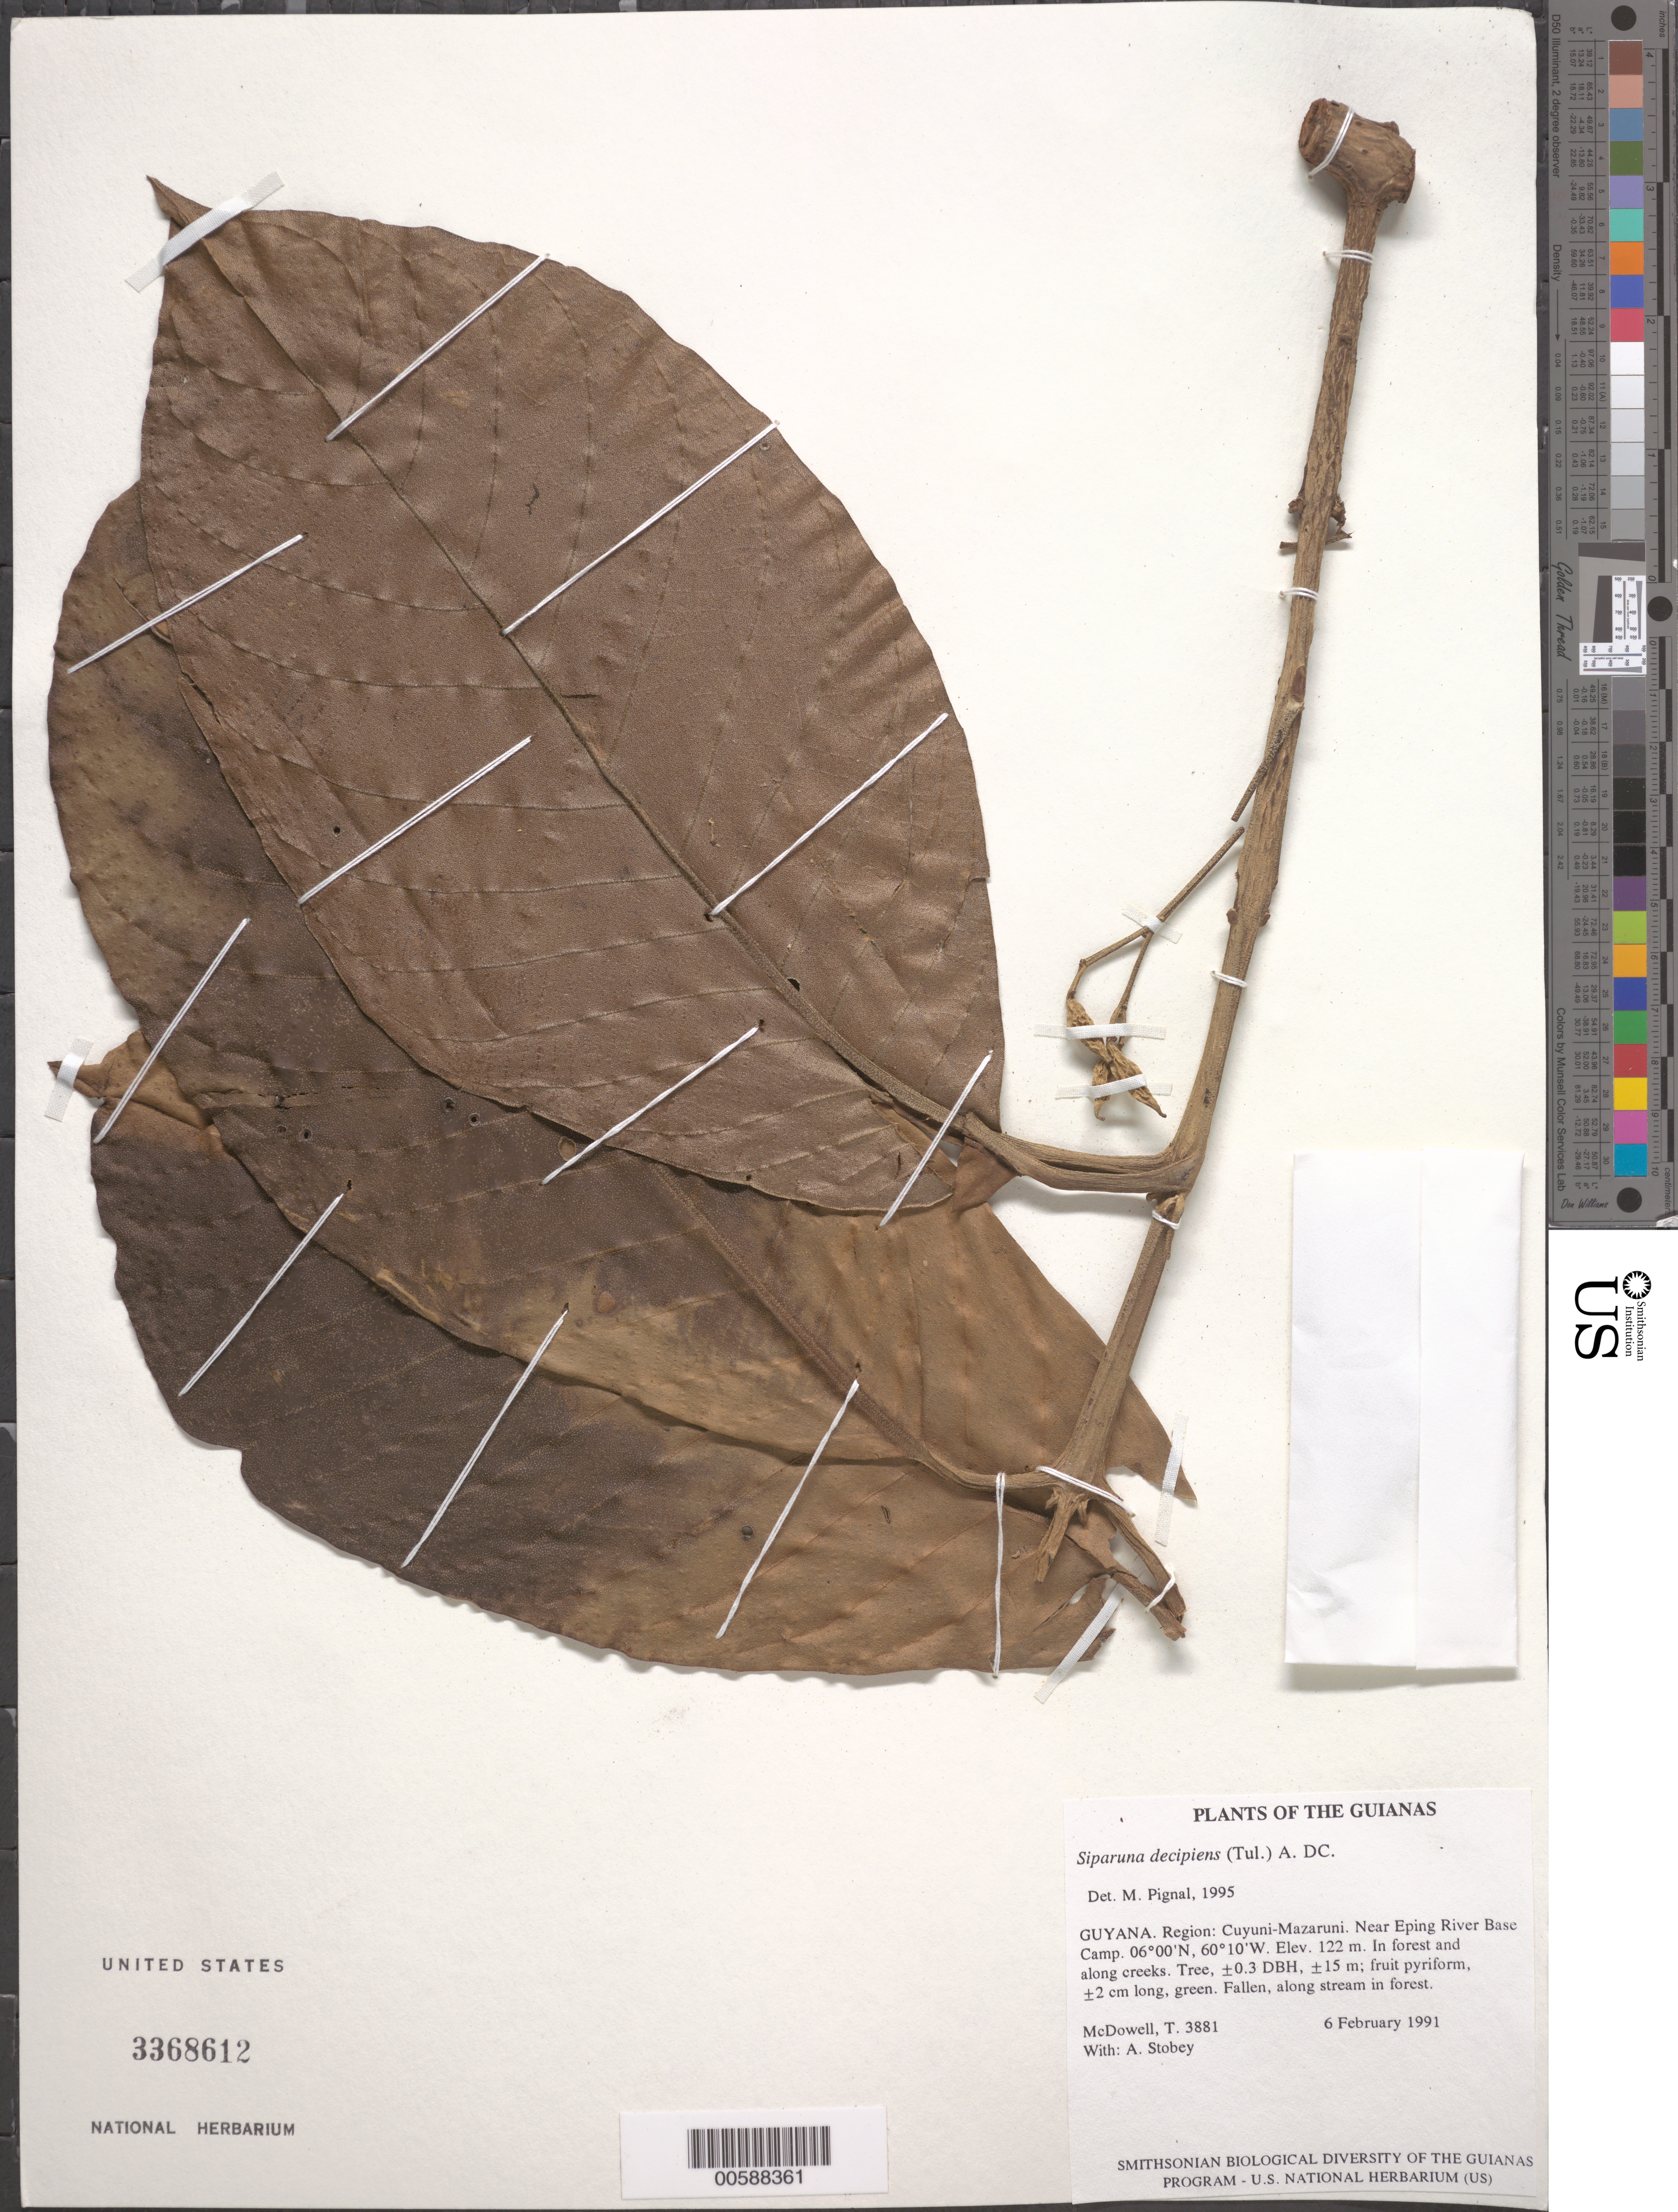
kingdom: Plantae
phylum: Tracheophyta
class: Magnoliopsida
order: Laurales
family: Siparunaceae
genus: Siparuna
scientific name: Siparuna decipiens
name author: (Tul.) A. DC.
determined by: Pignal, M.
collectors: T. McDowell & A. Stobey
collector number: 3881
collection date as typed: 6 February 1991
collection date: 1991-02-06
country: Guyana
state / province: Cuyuni-Mazaruni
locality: Near Eping River Base Camp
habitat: In forest and along creeks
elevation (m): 122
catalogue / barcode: US 3368612